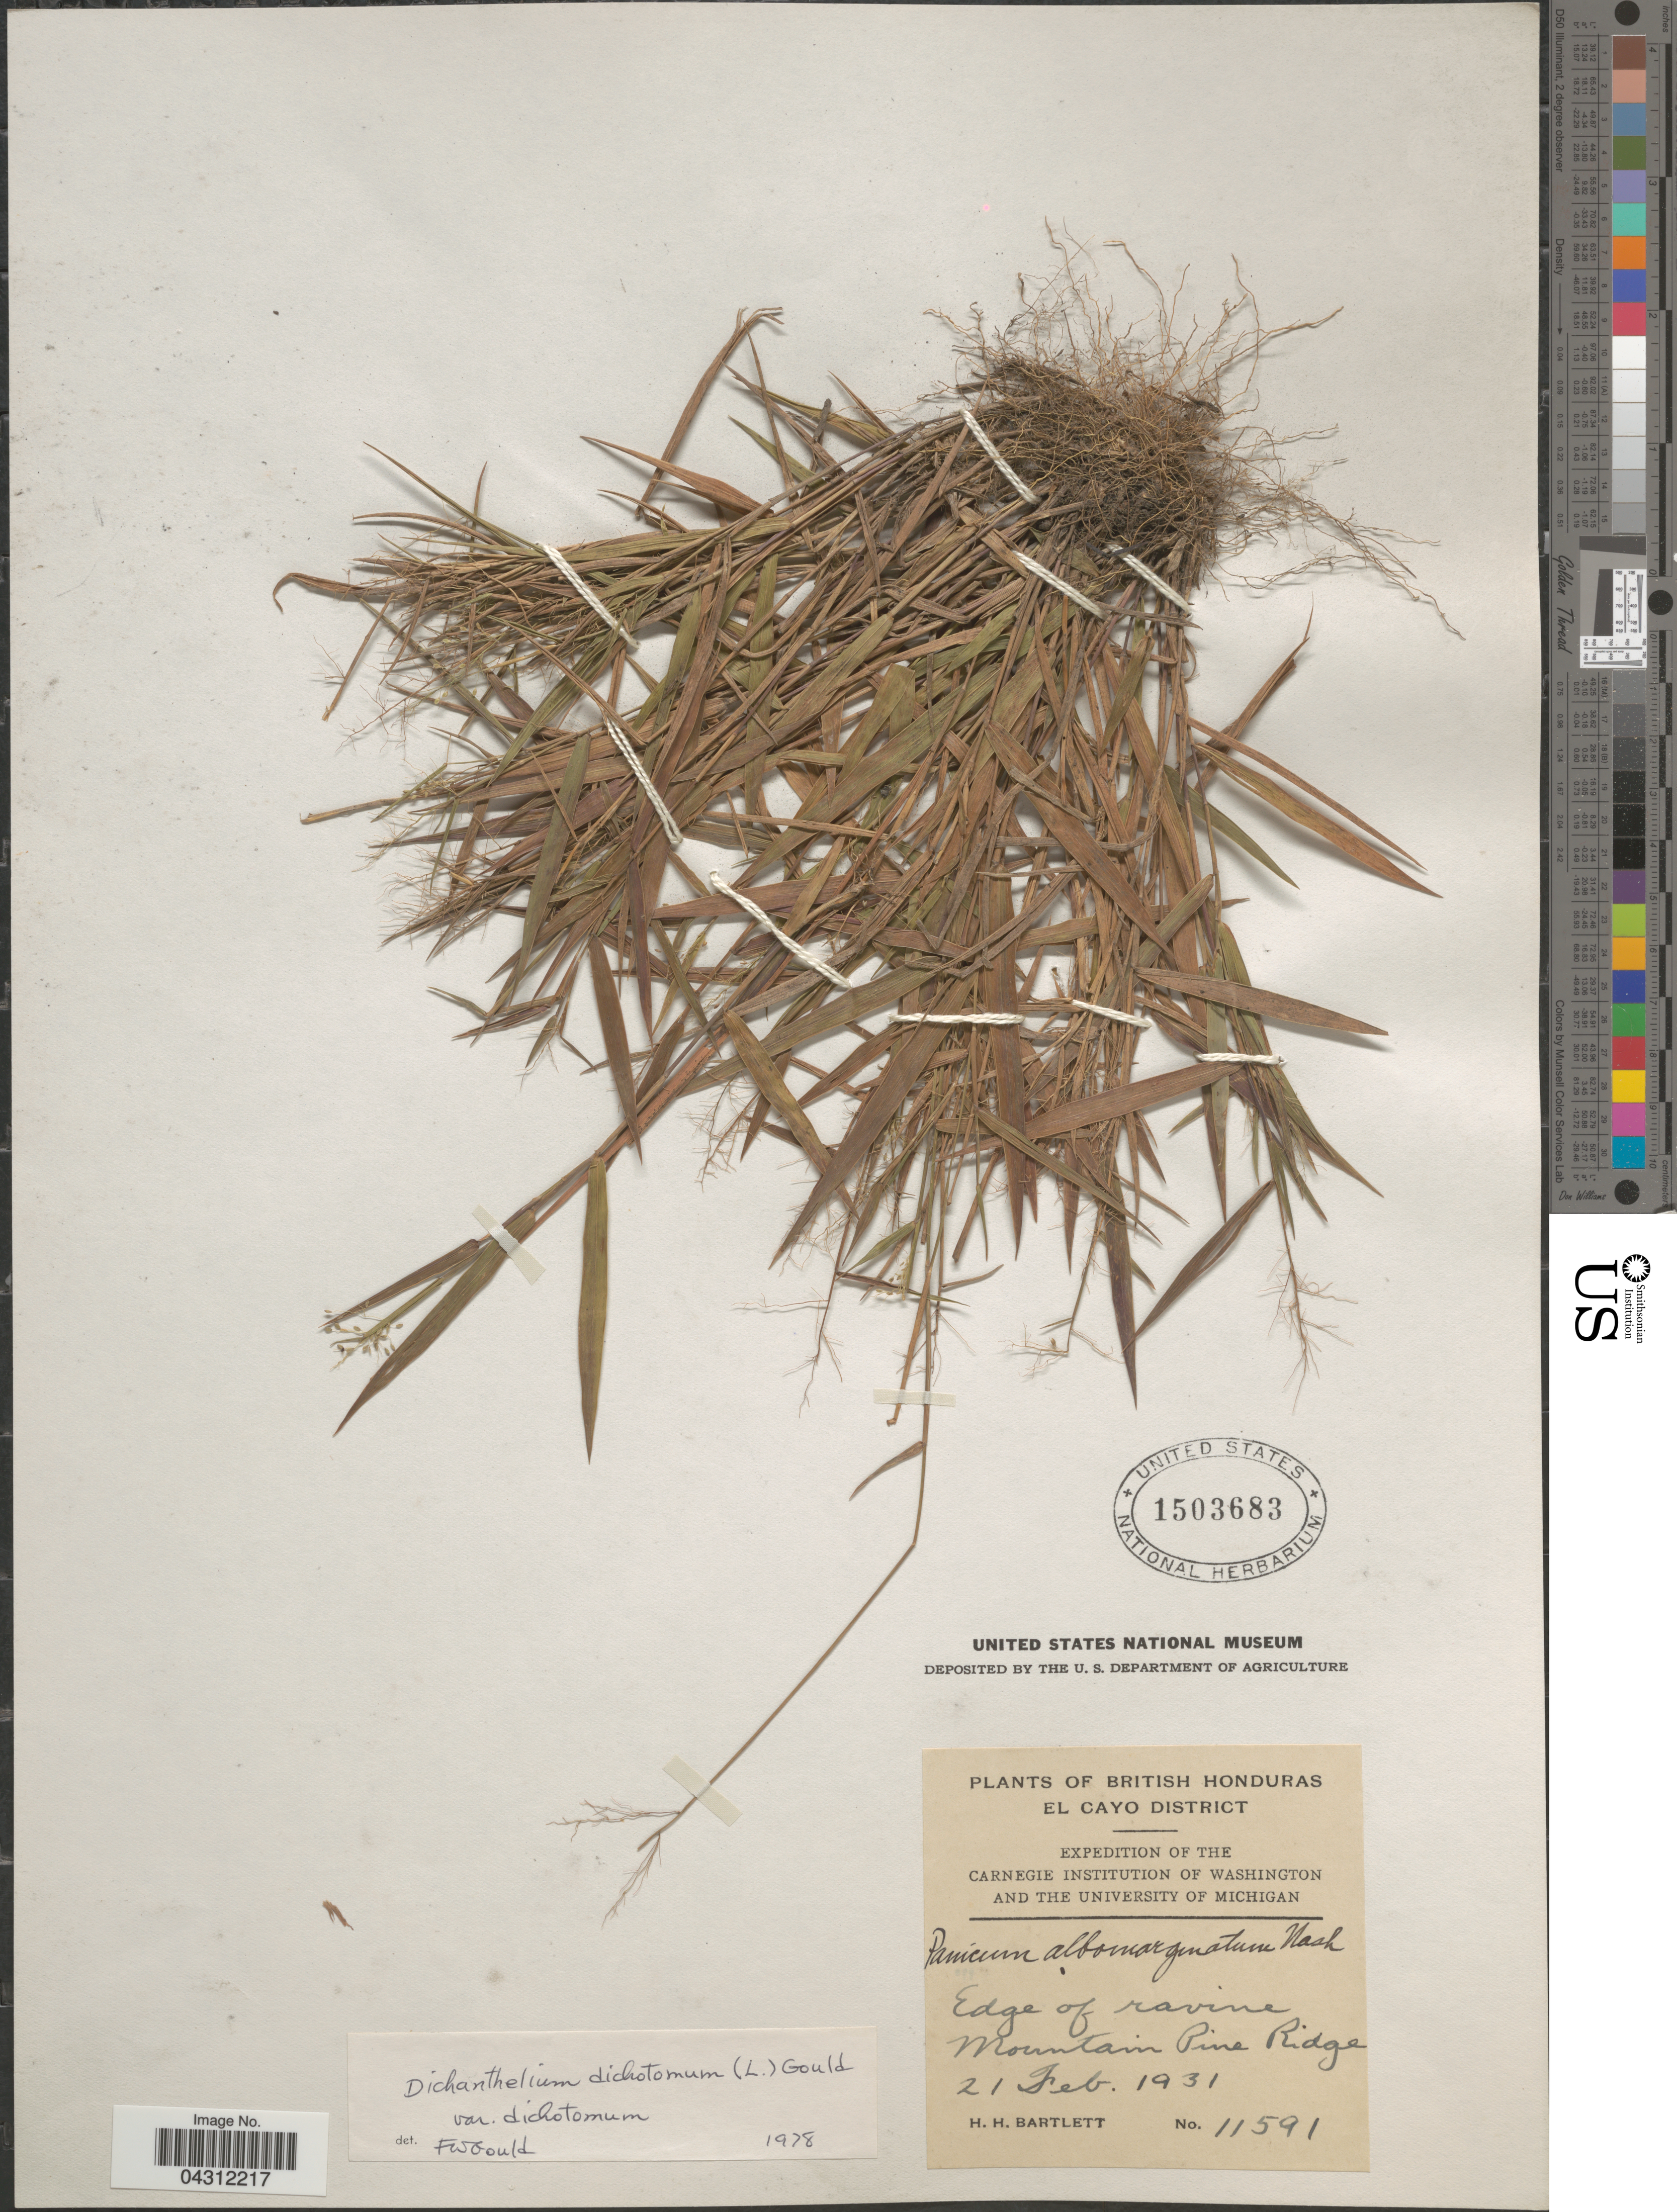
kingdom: Plantae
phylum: Tracheophyta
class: Liliopsida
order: Poales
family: Poaceae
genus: Dichanthelium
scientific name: Dichanthelium dichotomum var. dichotomum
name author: (L.) Gould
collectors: H. H. Bartlett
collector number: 11591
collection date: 1931-02-21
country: Belize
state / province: Cayo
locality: British Honduras. El Cayo District. Expedition of the Carnegie Institution of Washington and the University of Michigan. Edge of ravine. Mountain Pine Ridge.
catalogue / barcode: US 1503683